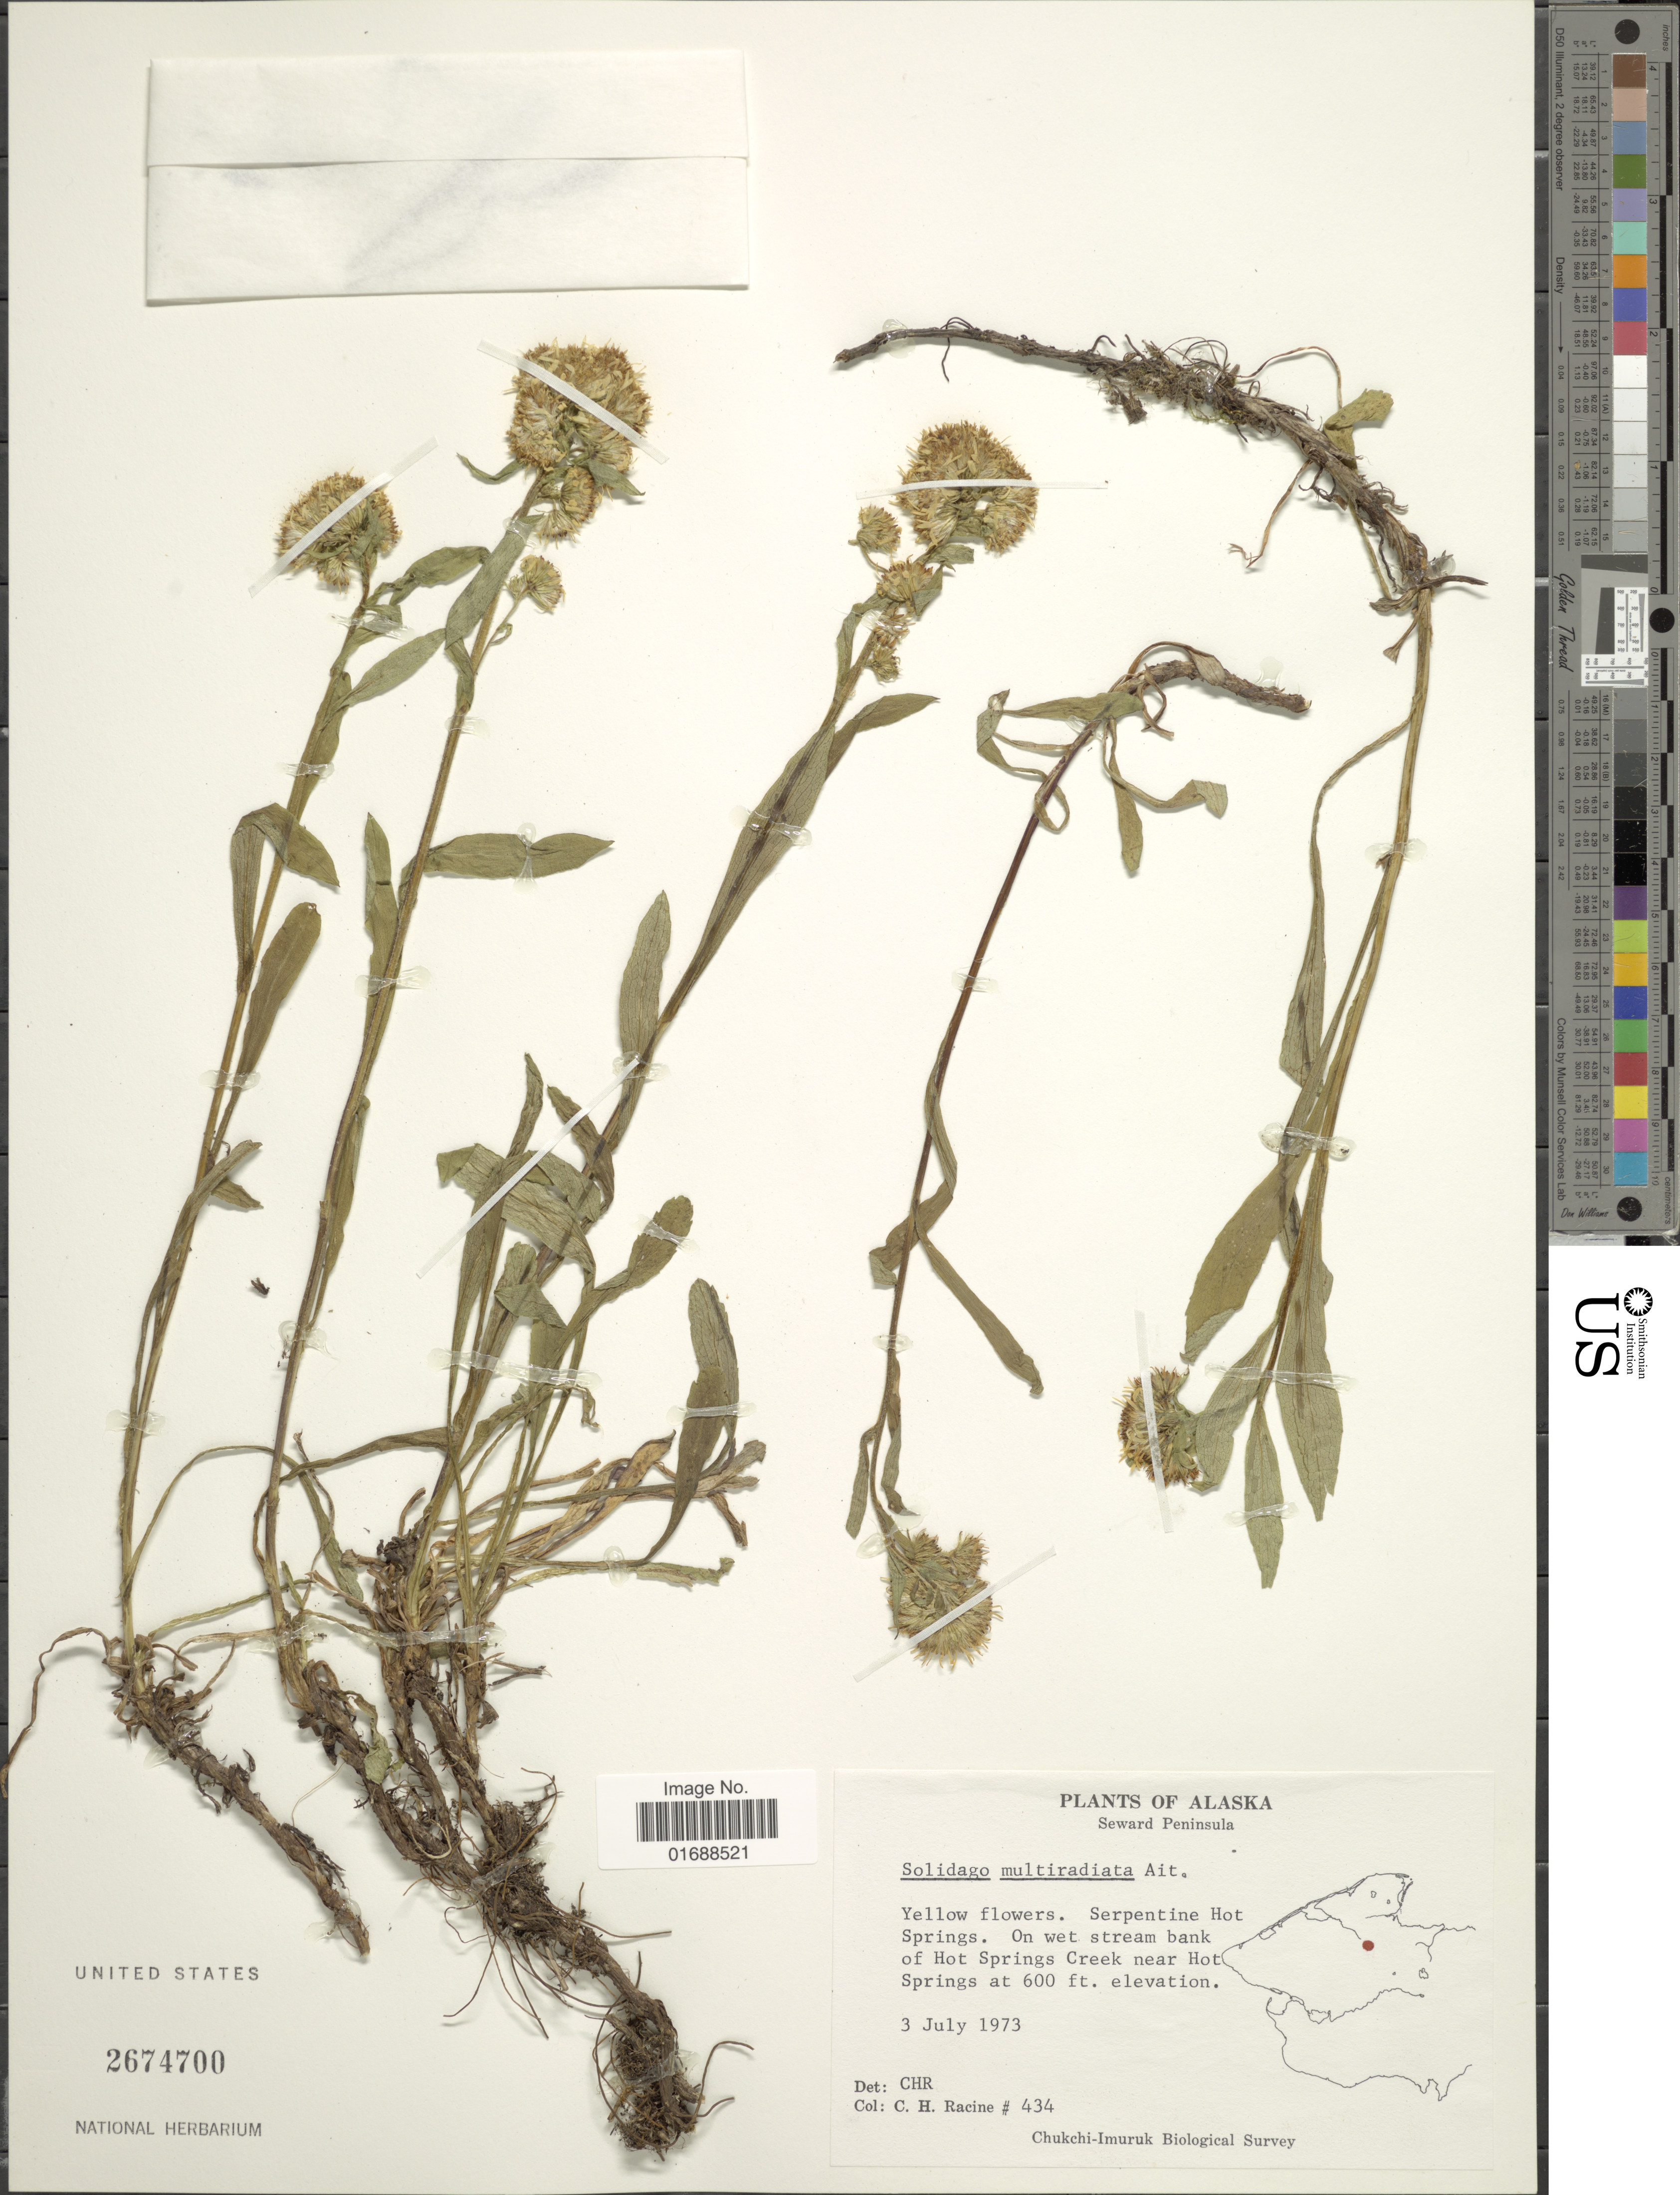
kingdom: Plantae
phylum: Tracheophyta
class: Magnoliopsida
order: Asterales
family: Asteraceae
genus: Solidago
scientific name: Solidago multiradiata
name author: Aiton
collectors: C. Racine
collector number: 434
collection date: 1973-07-03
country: United States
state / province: Alaska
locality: Seward Peninsula, Yellow flowers. Serpentine Hot Springs. On wet stream bank of Hot Springs Creek near Hot Springs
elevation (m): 183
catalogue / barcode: US 2674700